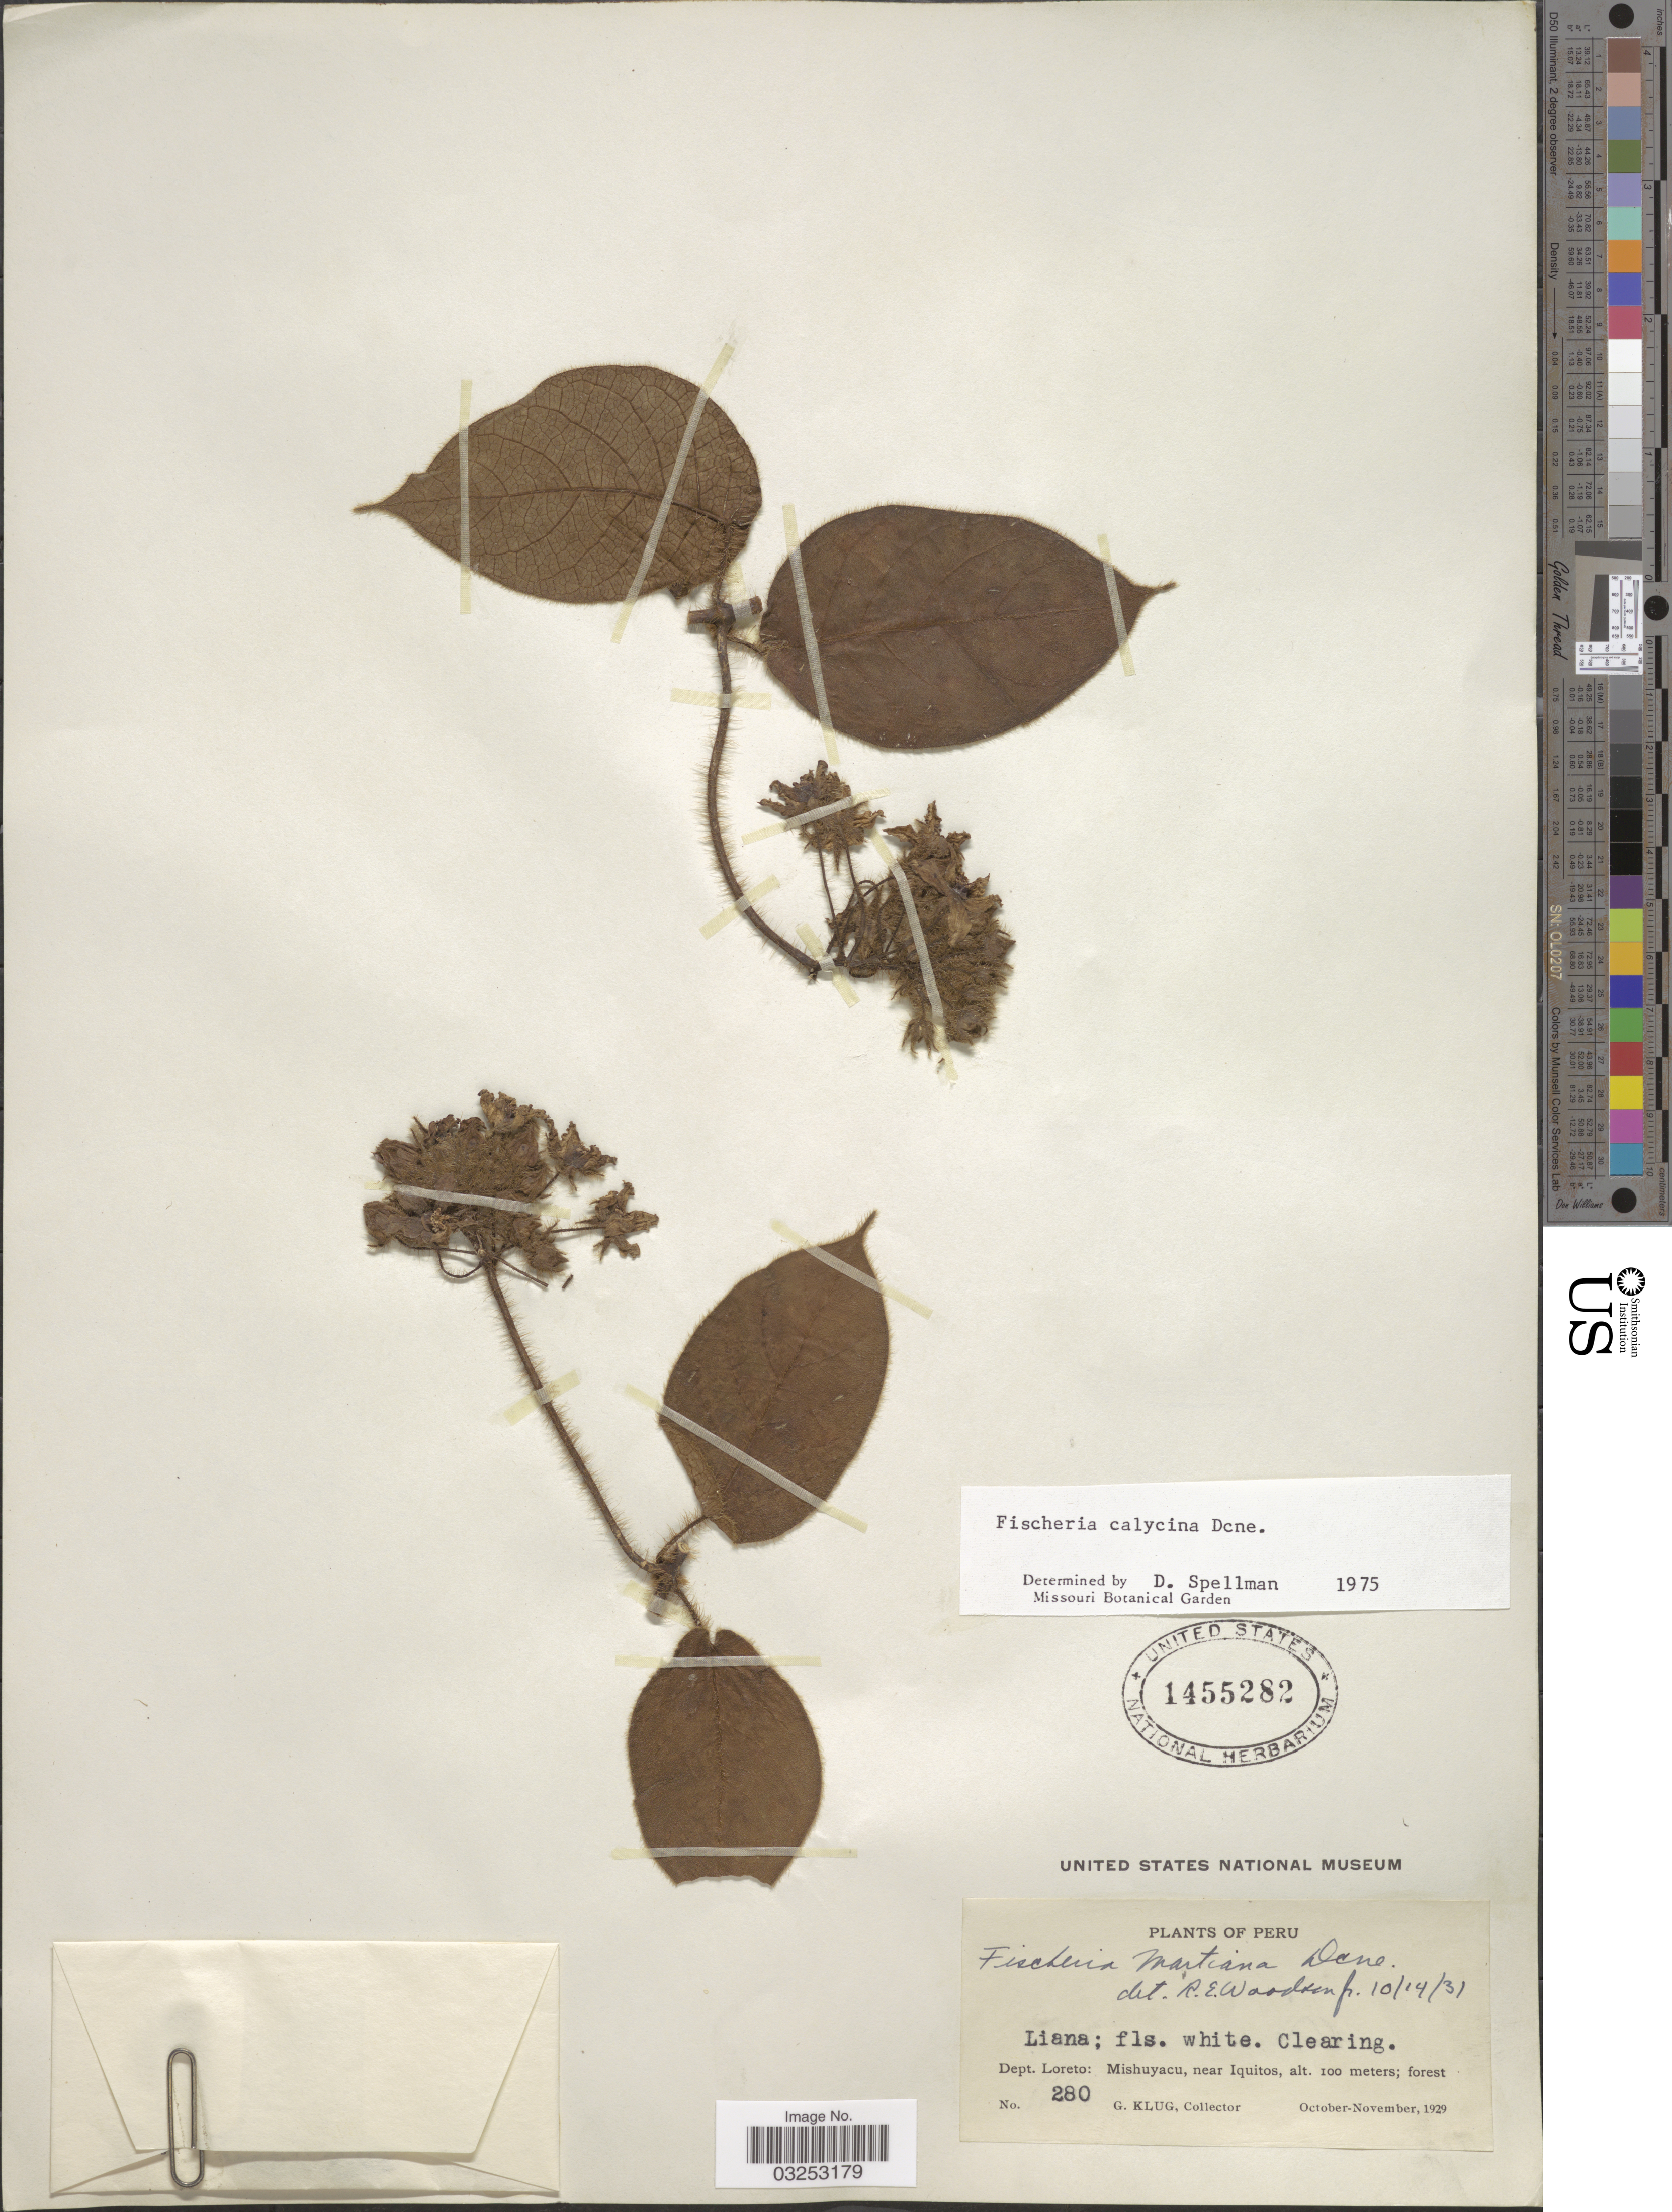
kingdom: Plantae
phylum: Tracheophyta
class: Magnoliopsida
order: Gentianales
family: Apocynaceae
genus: Fischeria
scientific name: Fischeria stellata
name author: (Vell.) E. Fourn.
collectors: G. Klug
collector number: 280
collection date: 1929-10/1929-11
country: Peru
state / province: Loreto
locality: Dept. Loreto: Mishuyacu, near Iquitos.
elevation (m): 100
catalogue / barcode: US 1455282